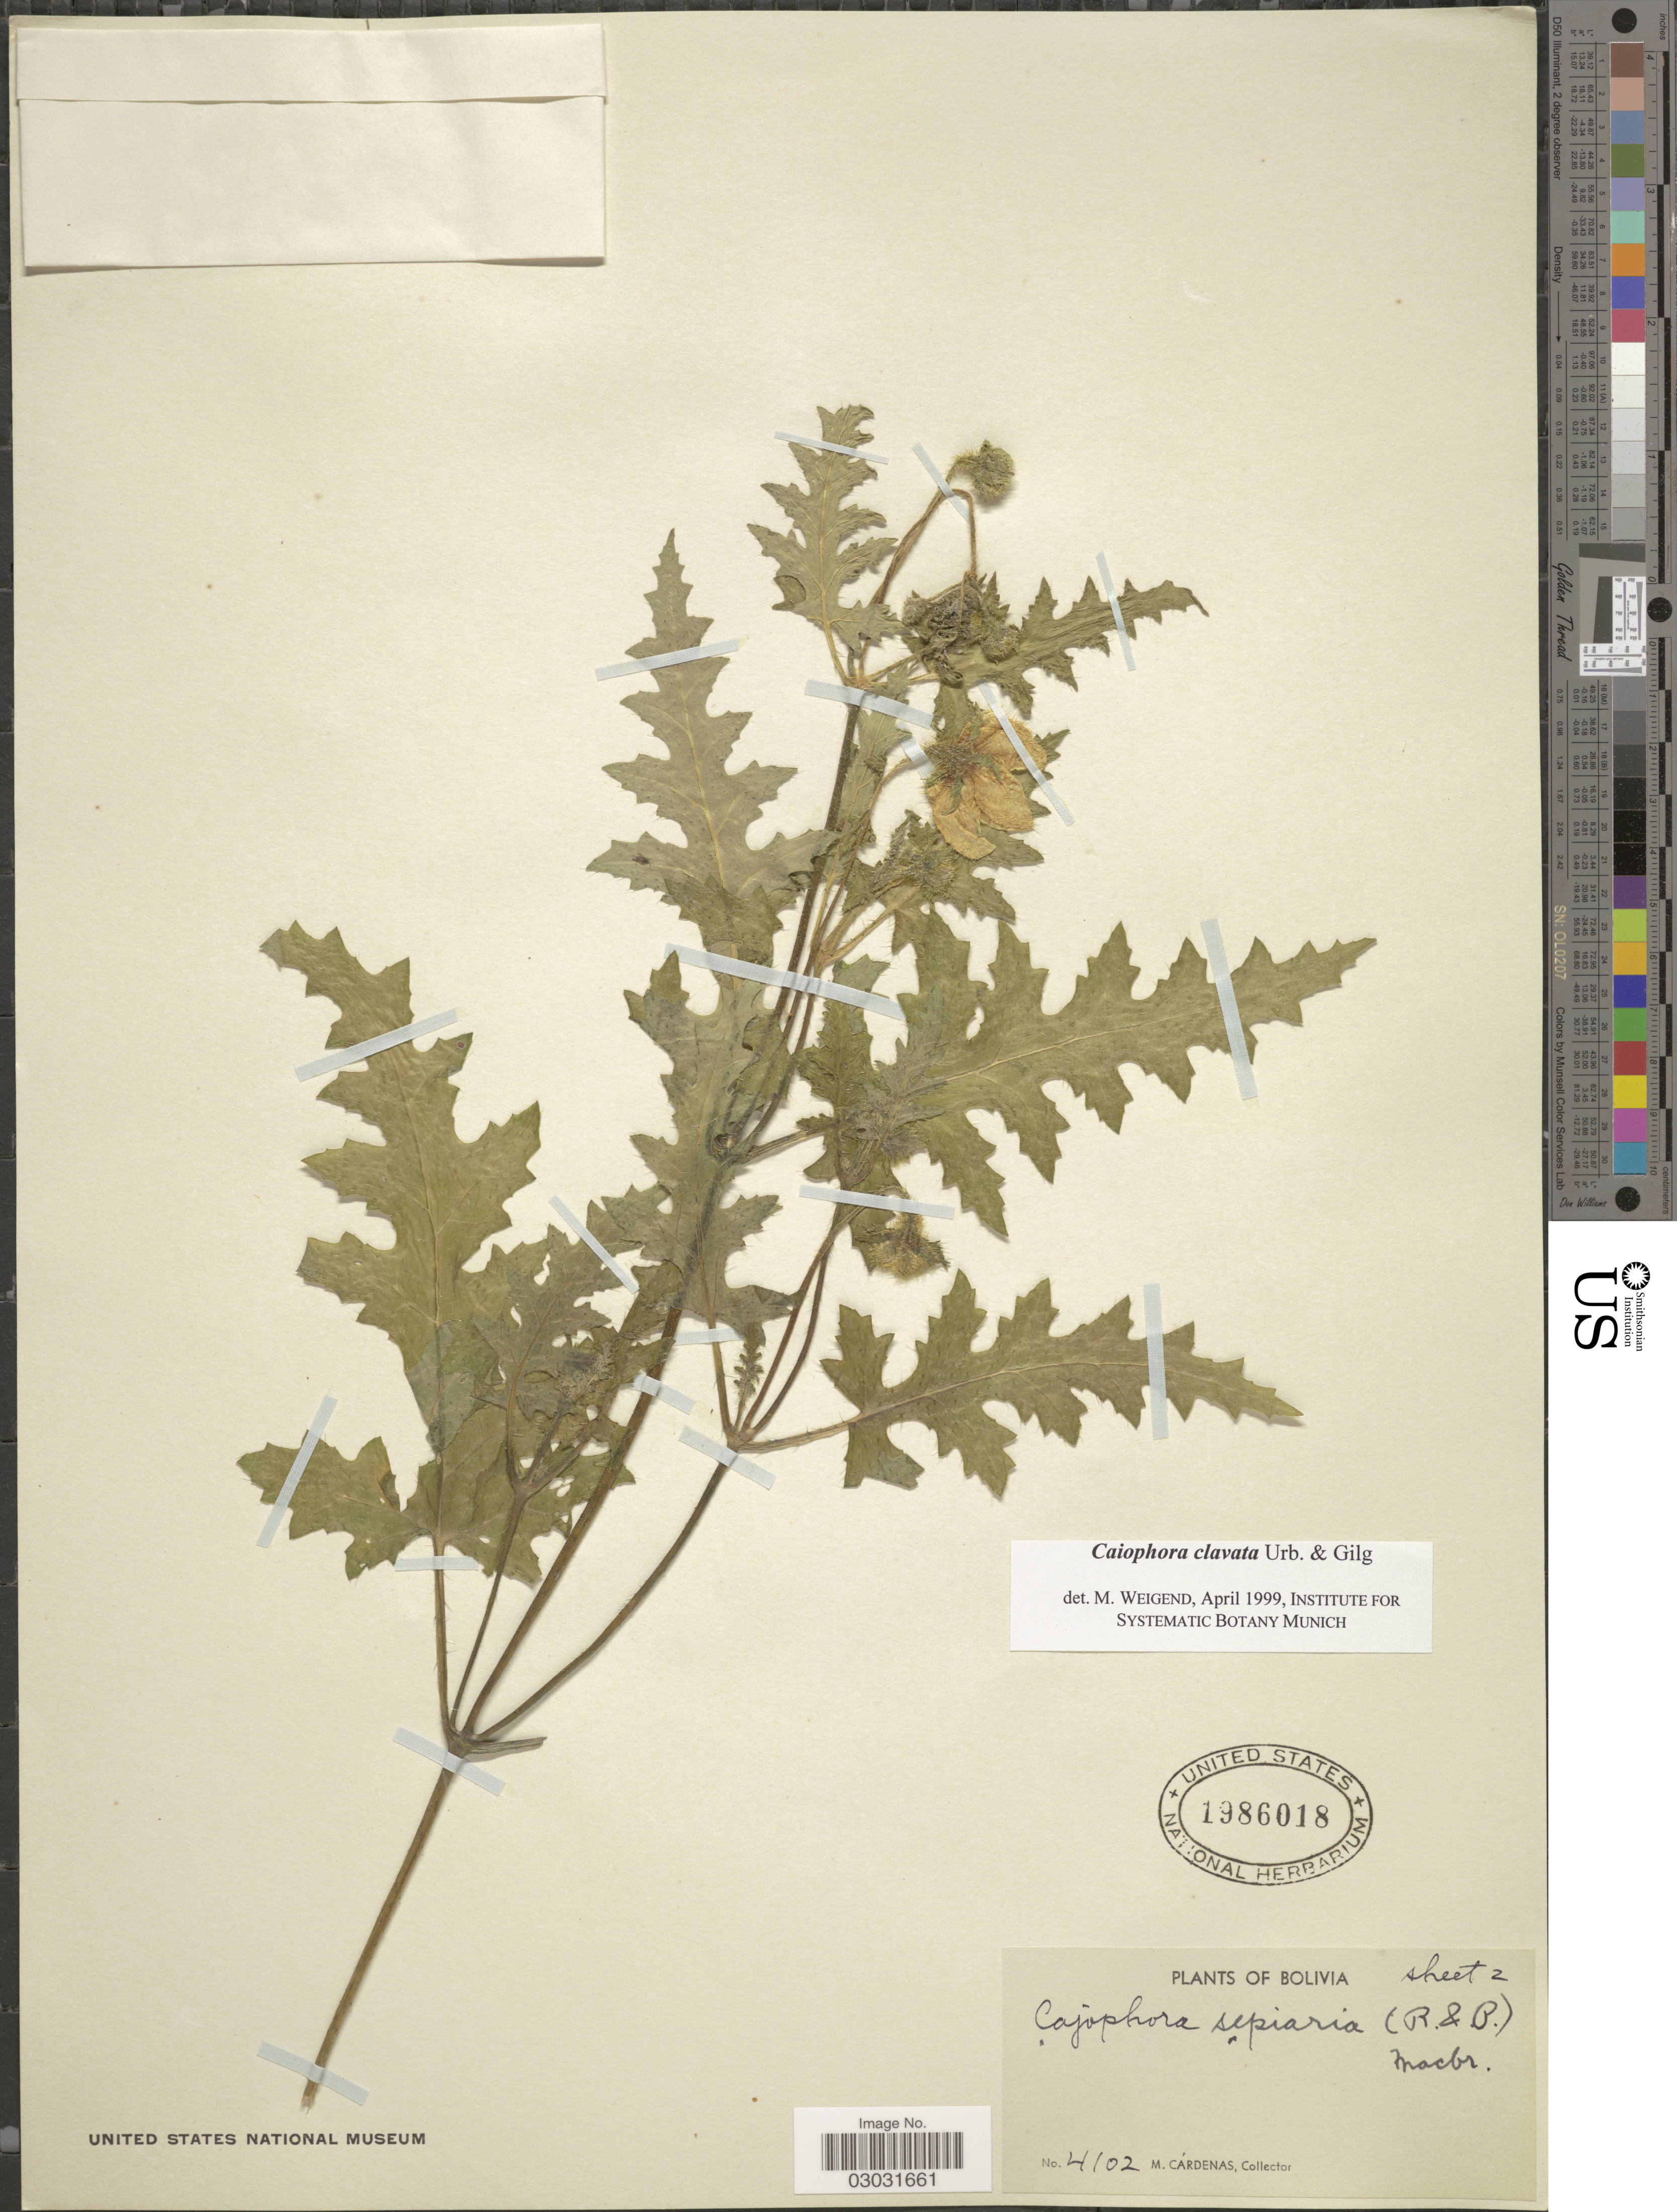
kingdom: Plantae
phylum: Tracheophyta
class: Magnoliopsida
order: Cornales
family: Loasaceae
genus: Caiophora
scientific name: Caiophora clavata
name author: Urb. & Gilg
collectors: M. Cárdenas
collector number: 4102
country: Bolivia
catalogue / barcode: US 1986018